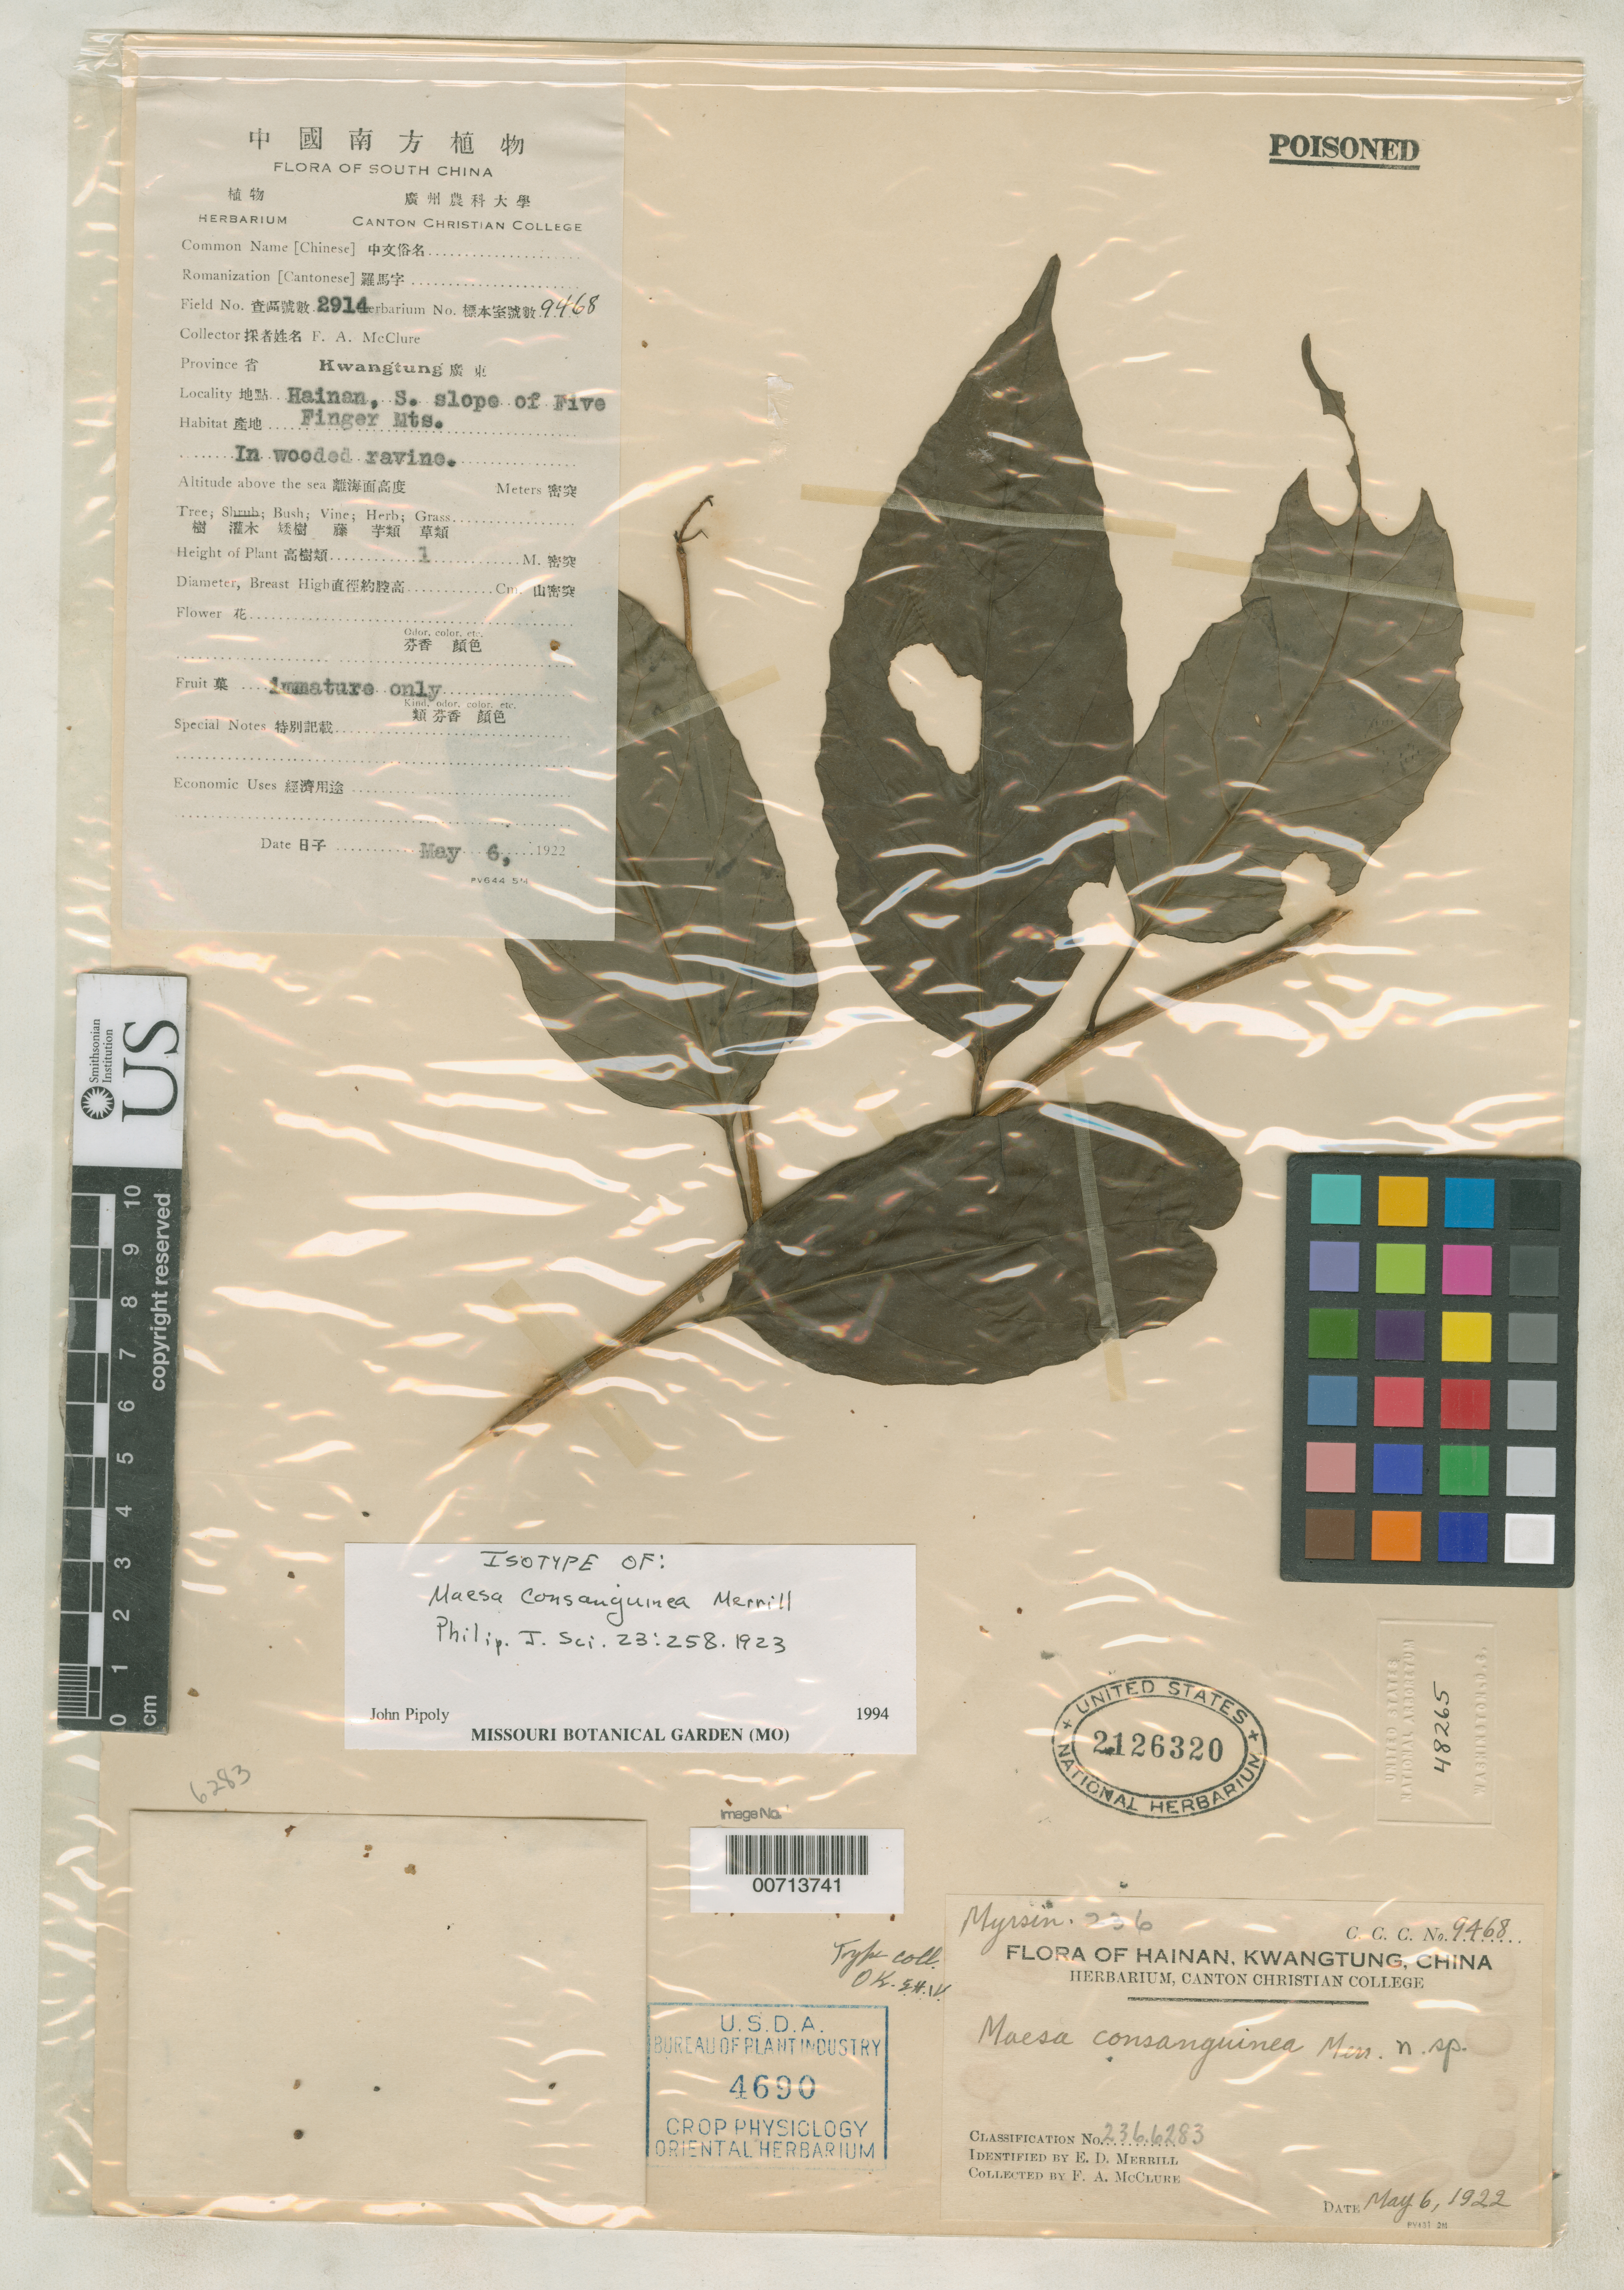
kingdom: Plantae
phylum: Tracheophyta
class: Magnoliopsida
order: Ericales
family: Primulaceae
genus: Maesa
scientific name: Maesa consanguinea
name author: Merr.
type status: Isotype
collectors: F. A. McClure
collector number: C.C.C. 9468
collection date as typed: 06 May 1922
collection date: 1922-05-06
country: China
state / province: Hainan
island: Hainan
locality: Five Finger Mts.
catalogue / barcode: US 2126320